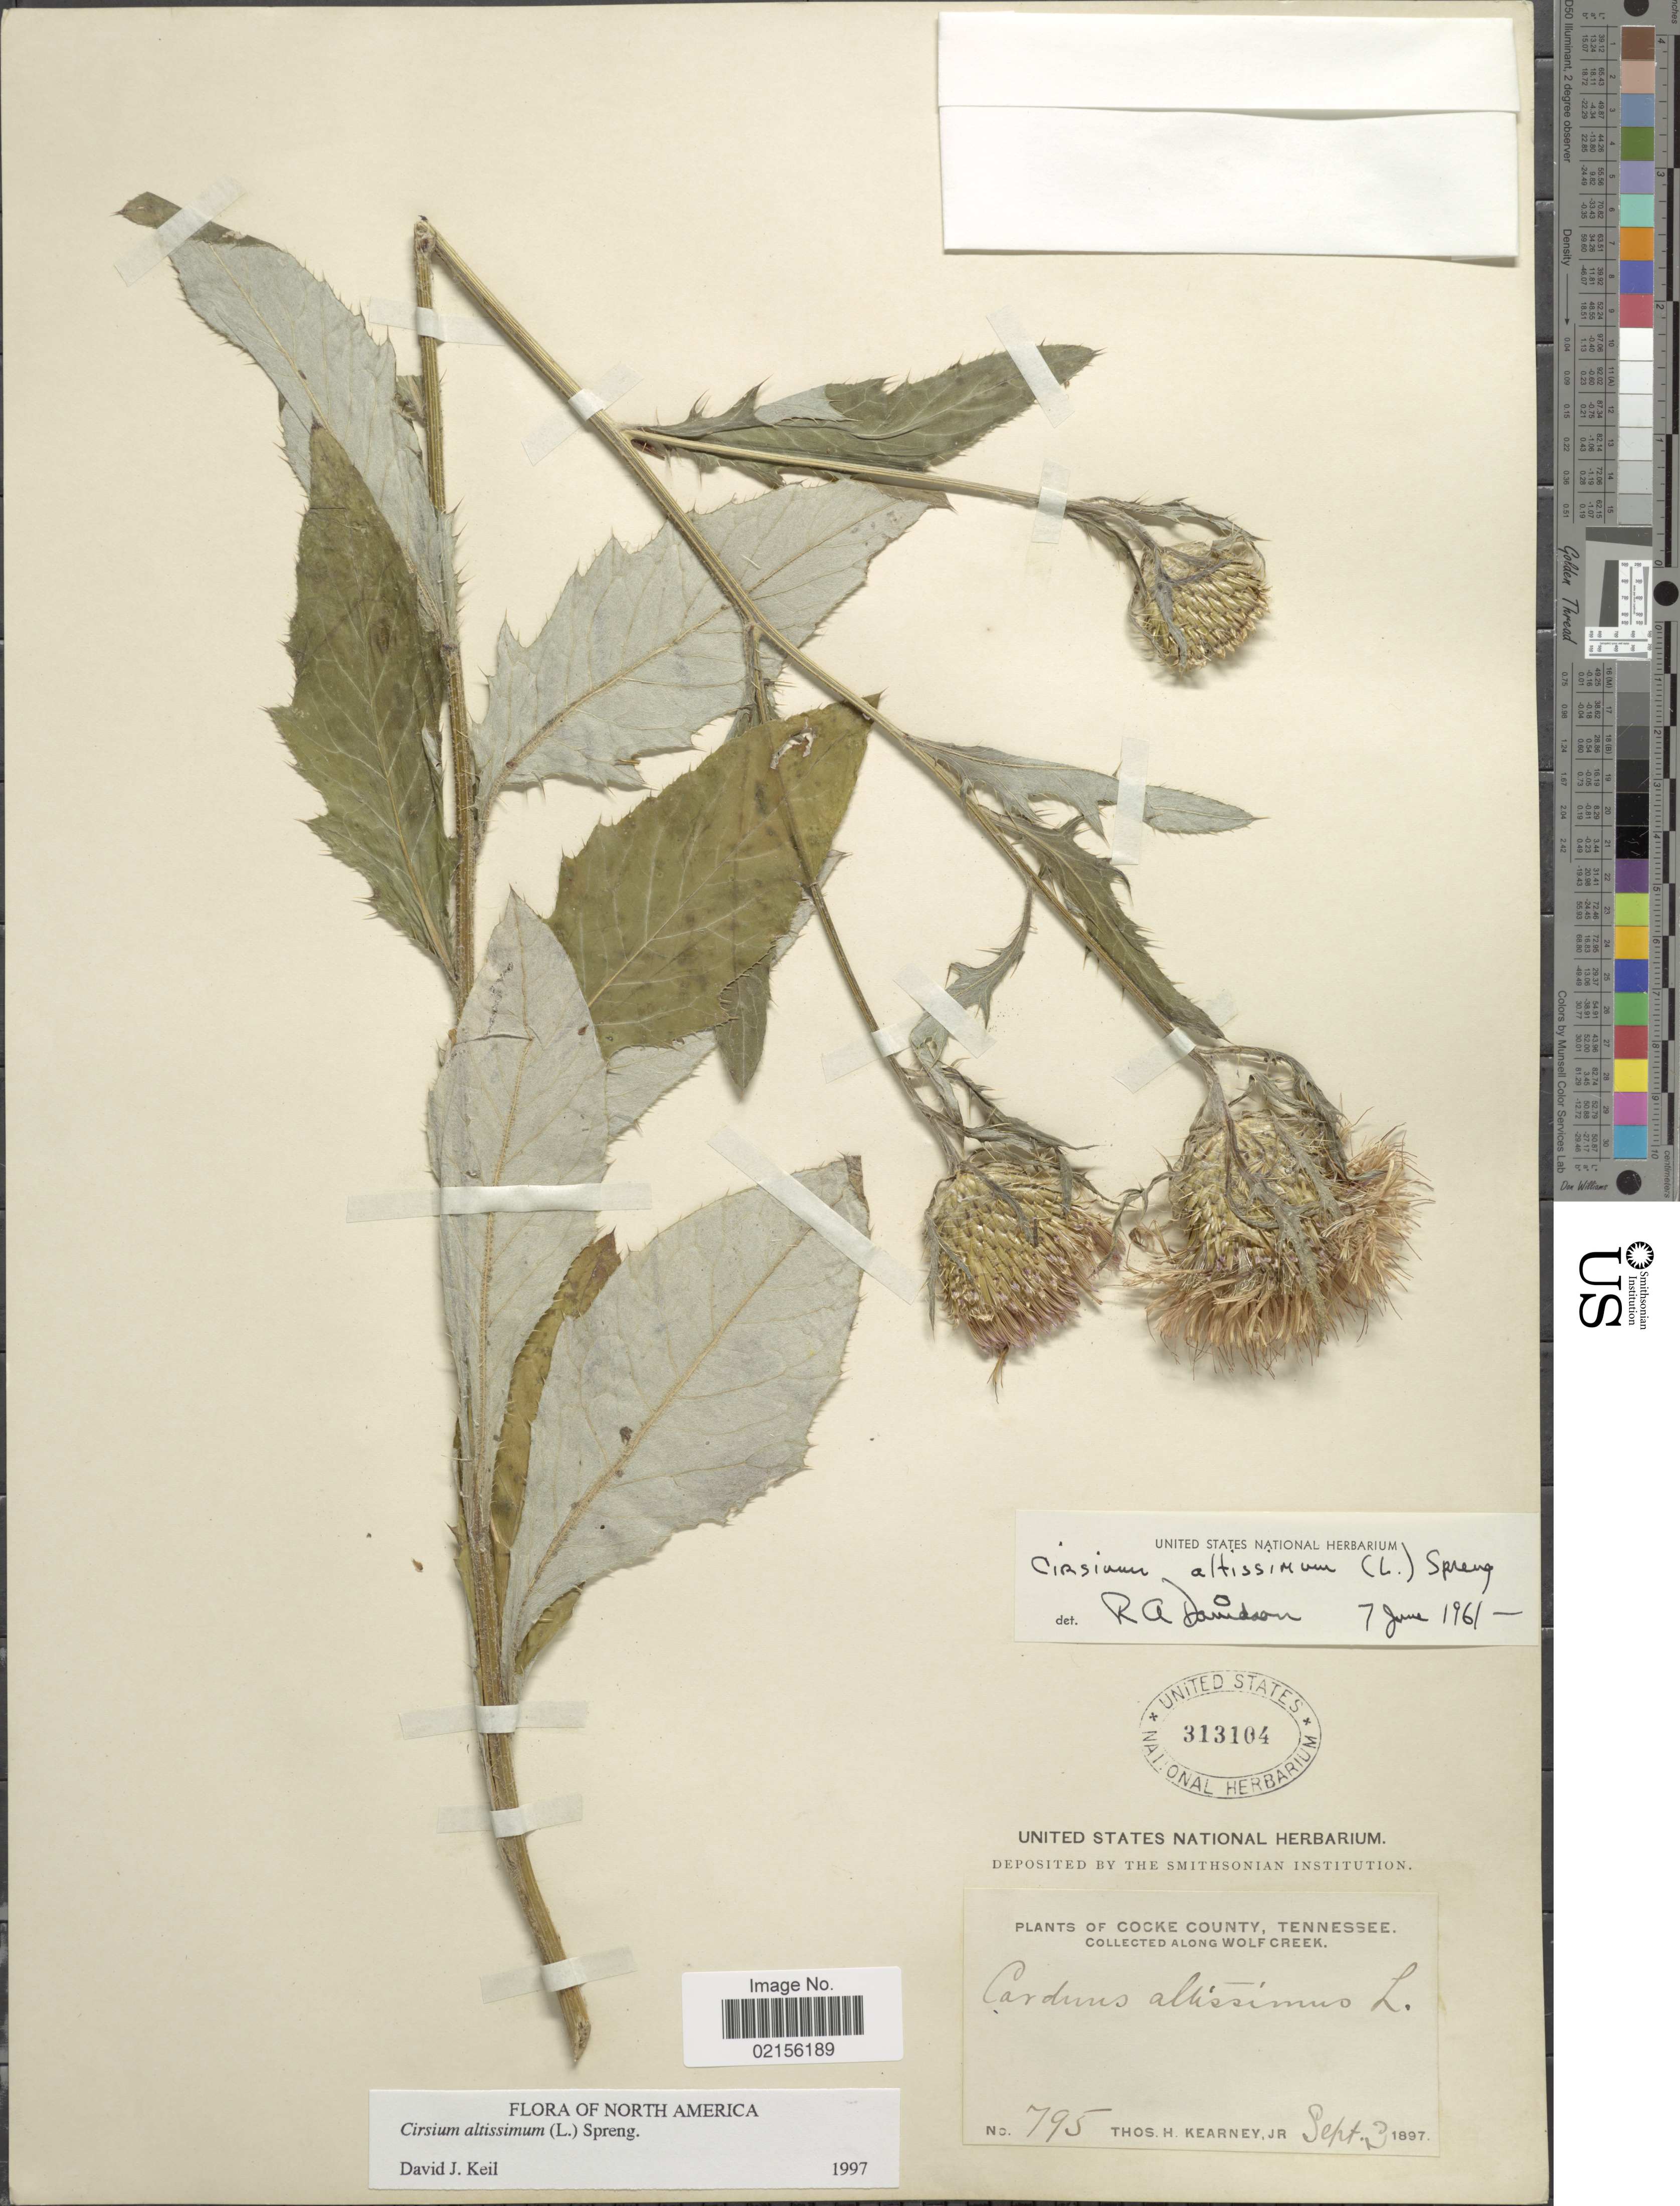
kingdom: Plantae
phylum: Tracheophyta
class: Magnoliopsida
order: Asterales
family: Asteraceae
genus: Cirsium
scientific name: Cirsium altissimum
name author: (L.) Spreng.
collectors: T. H. Kearney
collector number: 795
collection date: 1897-09-03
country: United States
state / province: Tennessee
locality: Cocke County, along Wolf Creek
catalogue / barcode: US 313104